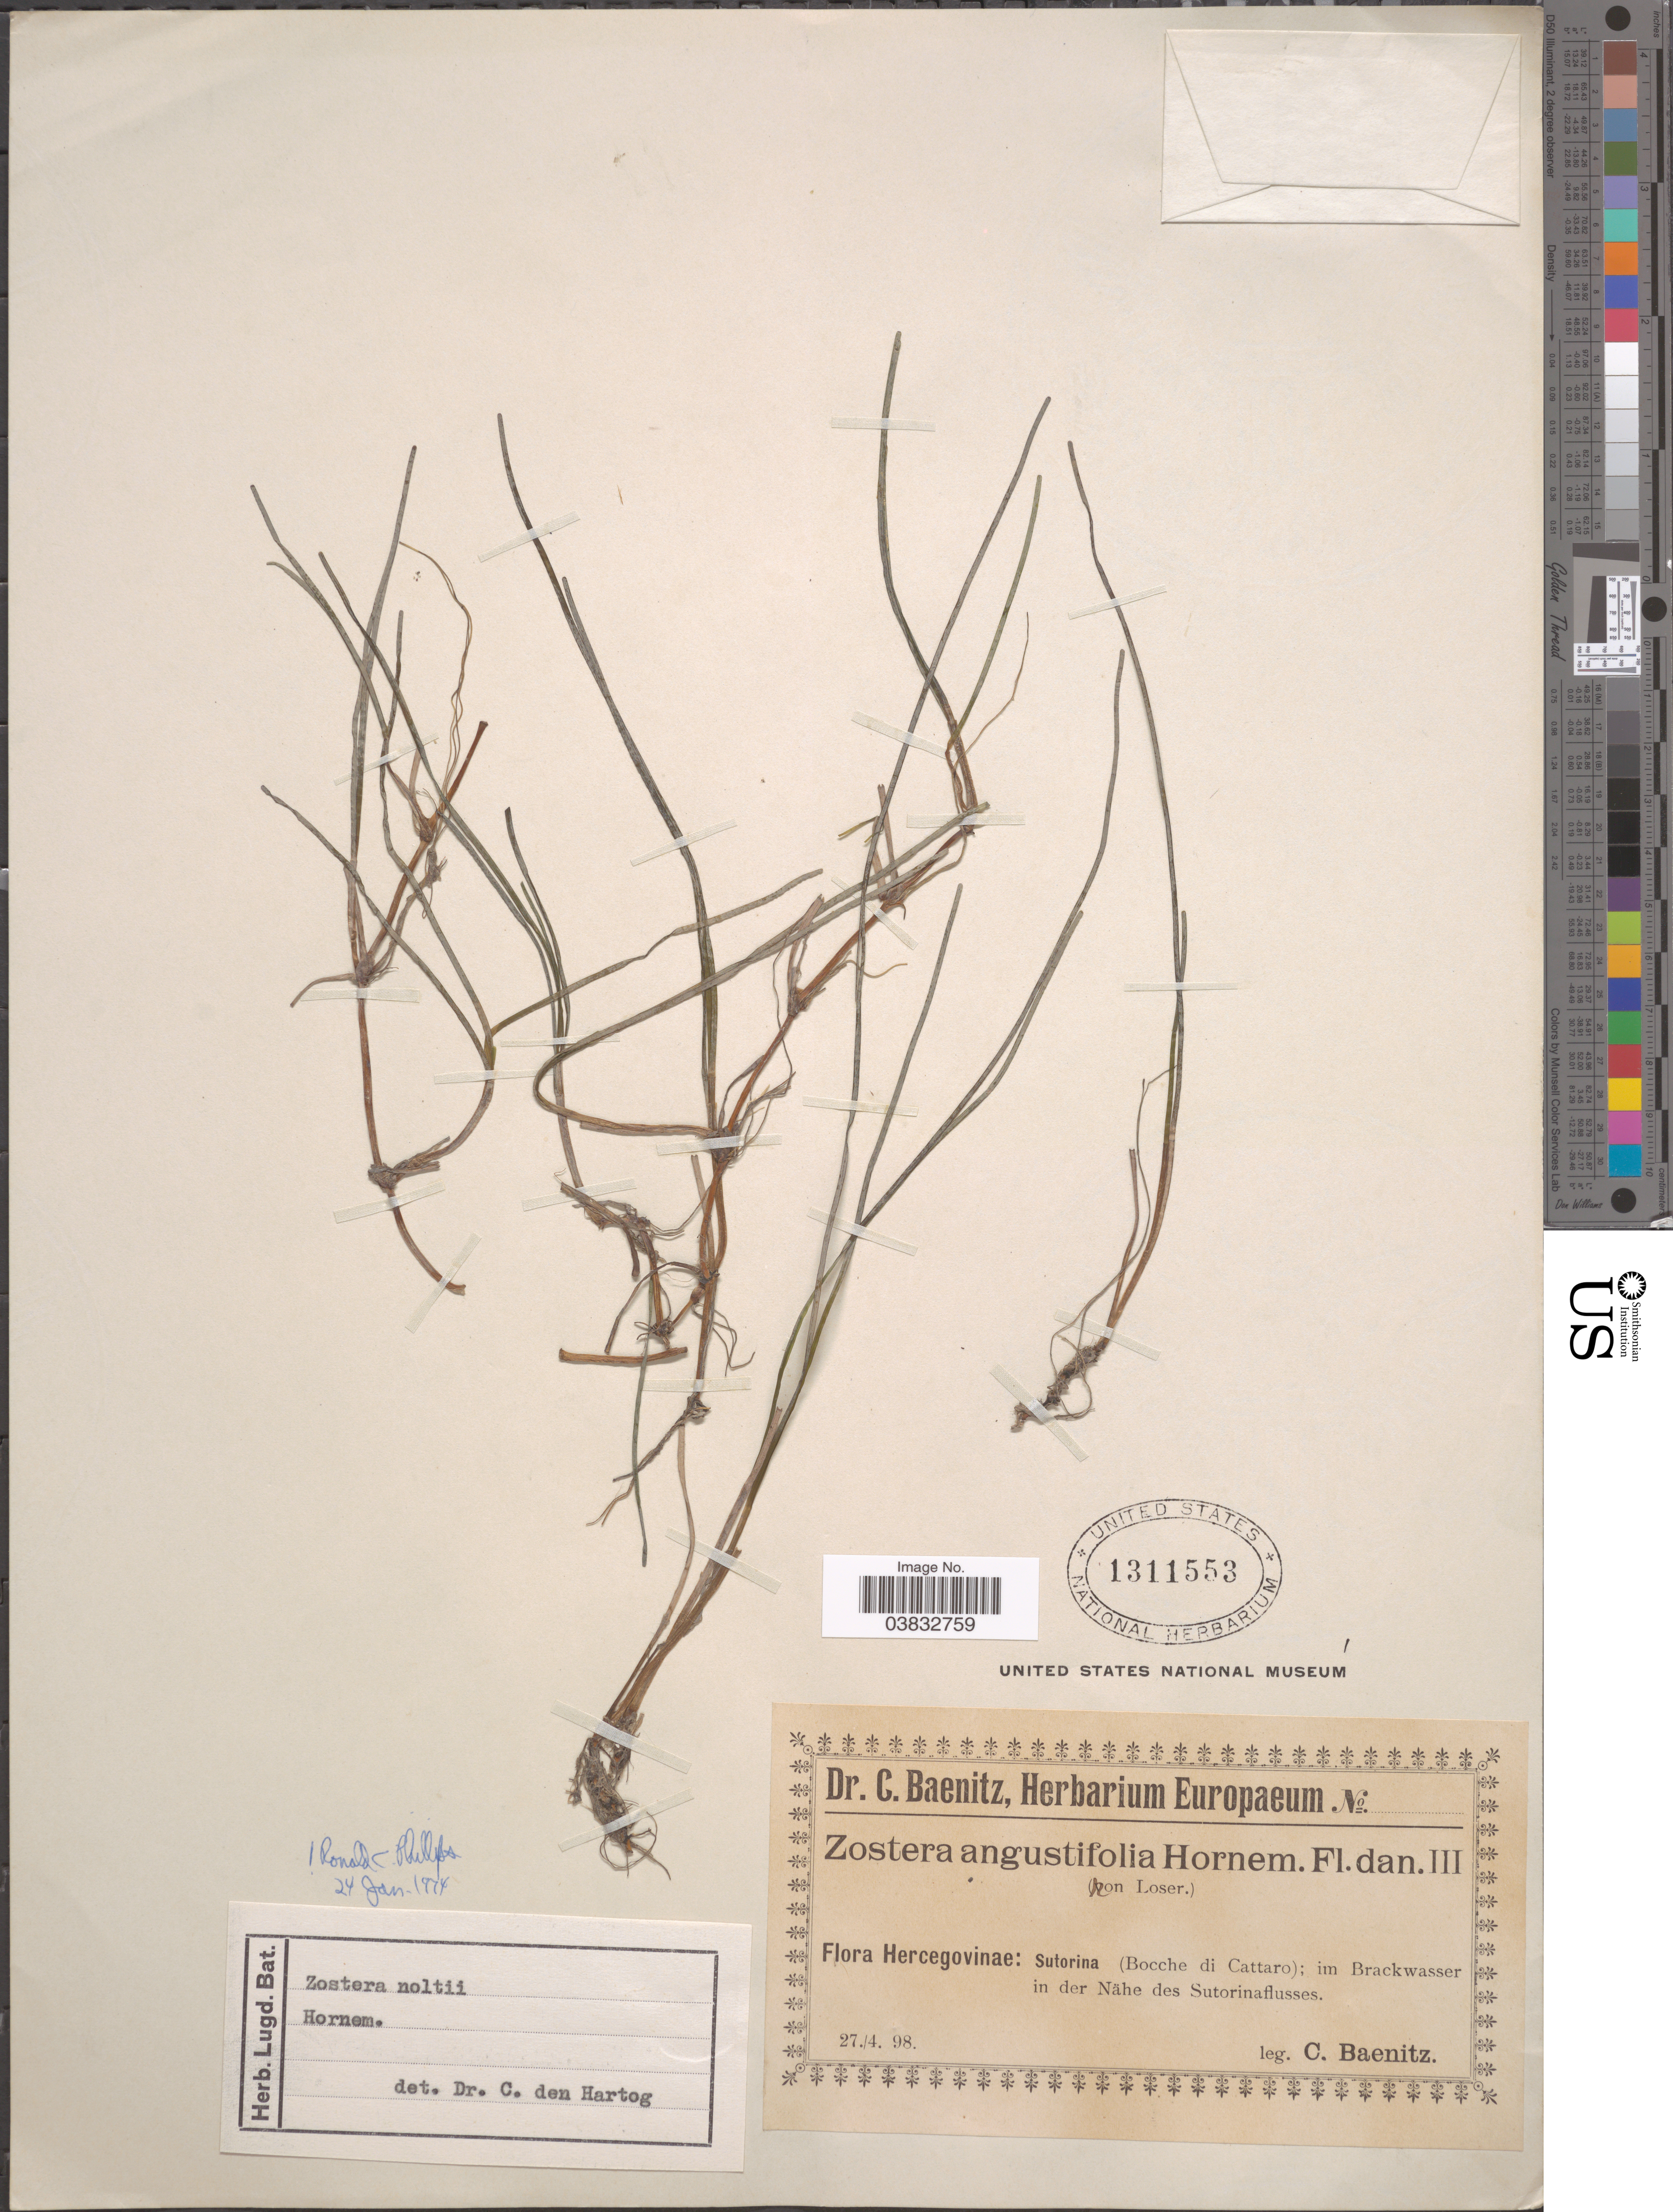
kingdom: Plantae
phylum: Tracheophyta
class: Liliopsida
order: Alismatales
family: Zosteraceae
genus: Zostera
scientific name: Zostera noltii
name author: Hornem.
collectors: C. G. Baenitz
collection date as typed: Transcribed d/m/y: 27/4/98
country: Bosnia and Herzegovina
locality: Hercegovinæ: Sutorina (Bocche di Cattaro); in Brackwasser in der Nähe des Sutorinaflusses.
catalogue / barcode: US 1311553